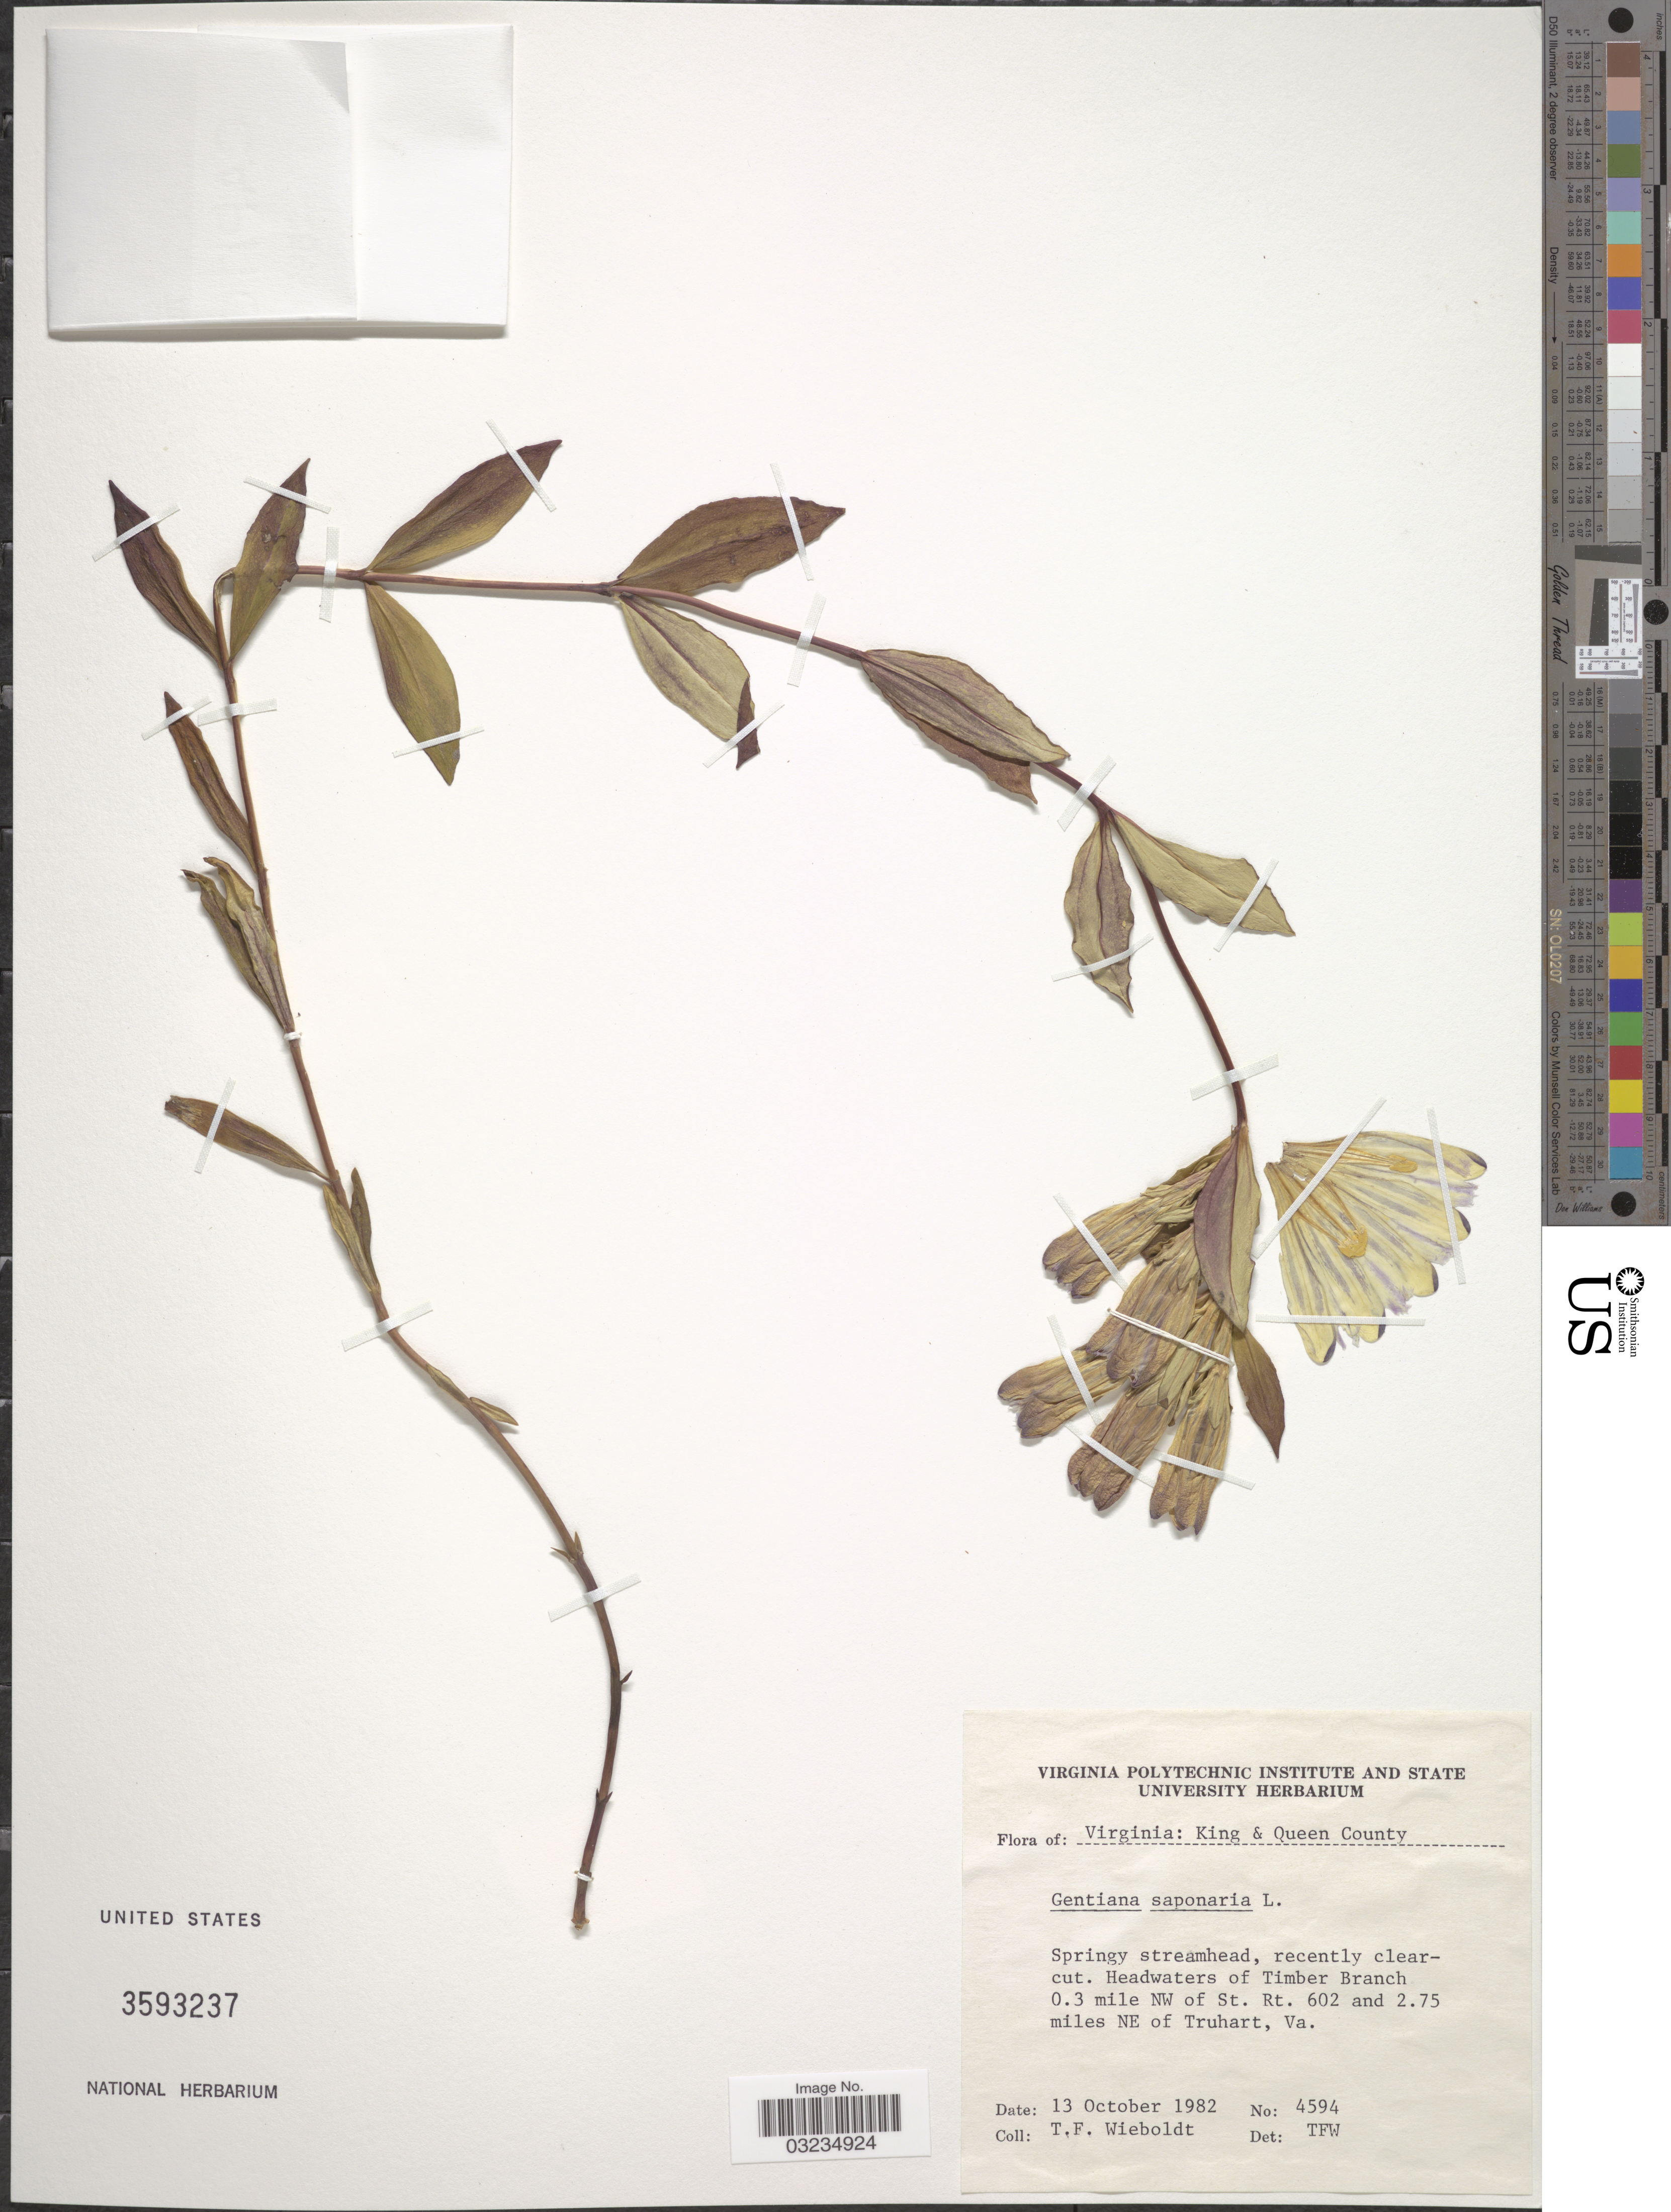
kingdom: Plantae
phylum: Tracheophyta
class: Magnoliopsida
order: Gentianales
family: Gentianaceae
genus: Gentiana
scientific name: Gentiana saponaria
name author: L.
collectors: T. Wieboldt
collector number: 4594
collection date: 1982-10-13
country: United States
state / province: Virginia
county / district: King and Queen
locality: King & Queen County. Headwaters of Timber Branch 0.3 mile NW of St. Rt. 602 and 2.75 miles NE of Truhart.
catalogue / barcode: US 3593237